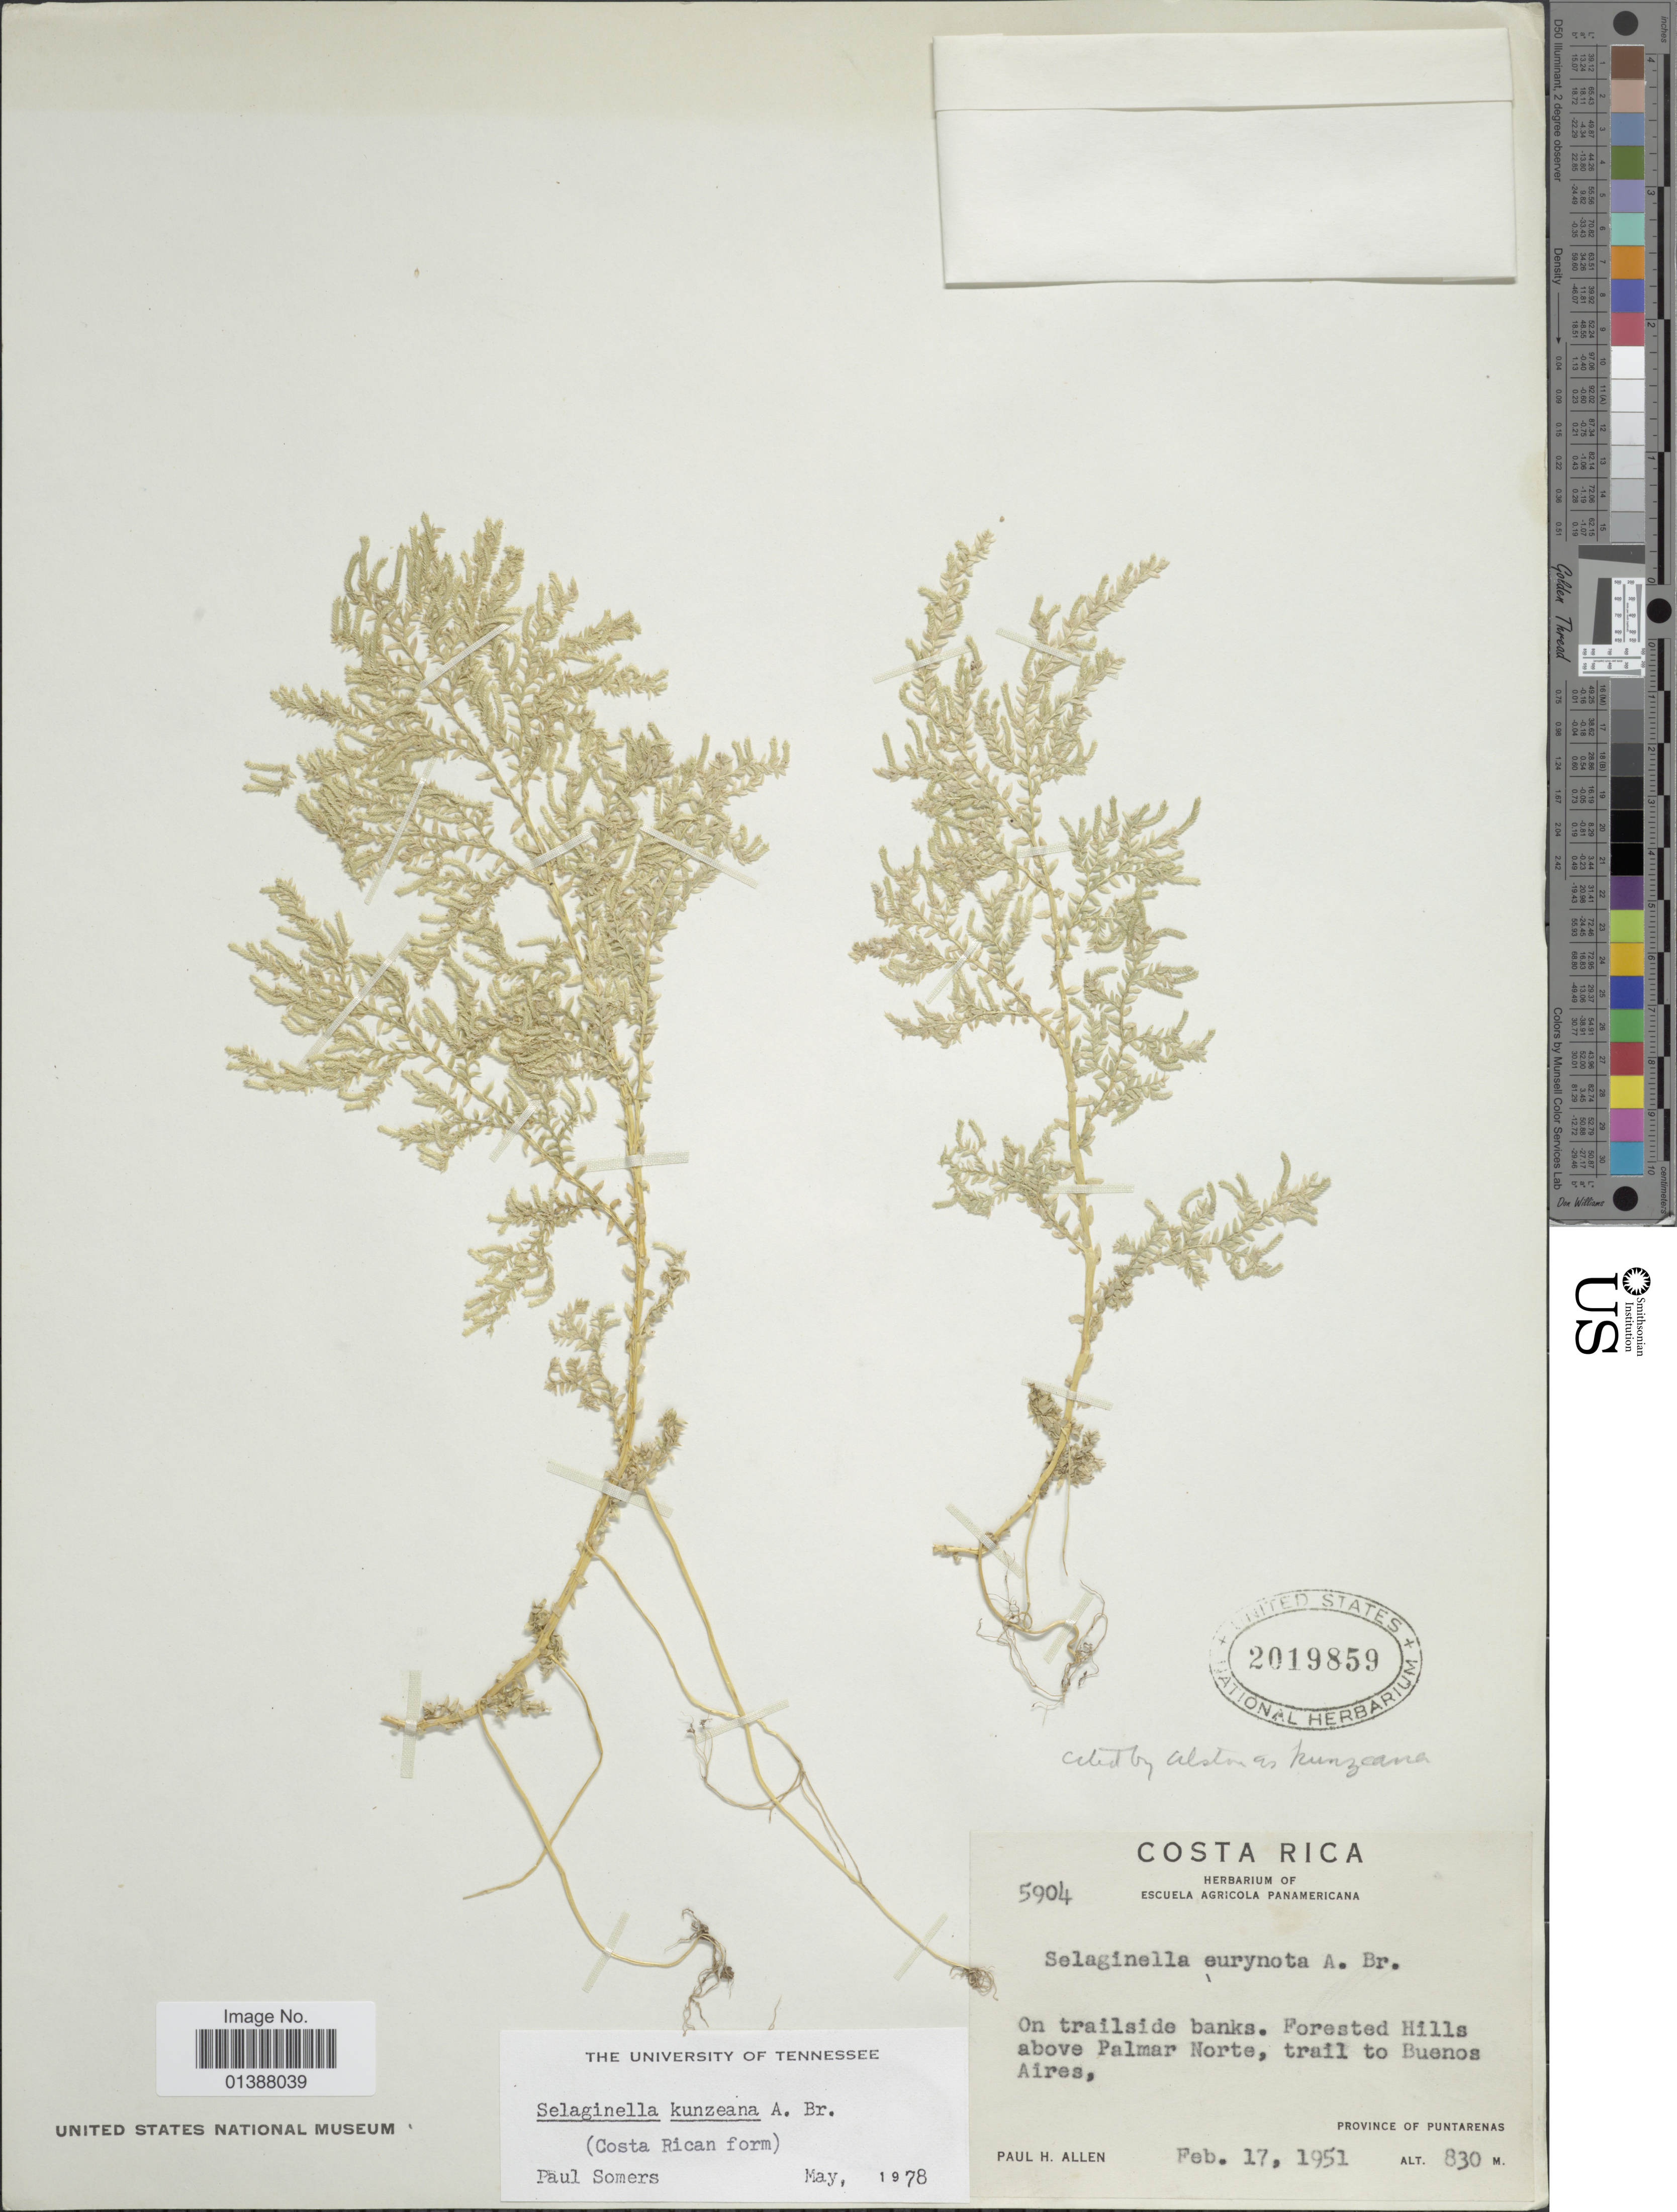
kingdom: Plantae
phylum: Tracheophyta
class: Lycopodiopsida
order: Selaginellales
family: Selaginellaceae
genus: Selaginella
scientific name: Selaginella kunzeana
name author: A. Br.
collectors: P. H. Allen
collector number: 5904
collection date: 1951-02-17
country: Costa Rica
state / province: Puntarenas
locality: Forested Hills above Palmar Norte, trail to Buenos Aires, Province of Puntarenas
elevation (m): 830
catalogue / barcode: US 2019859